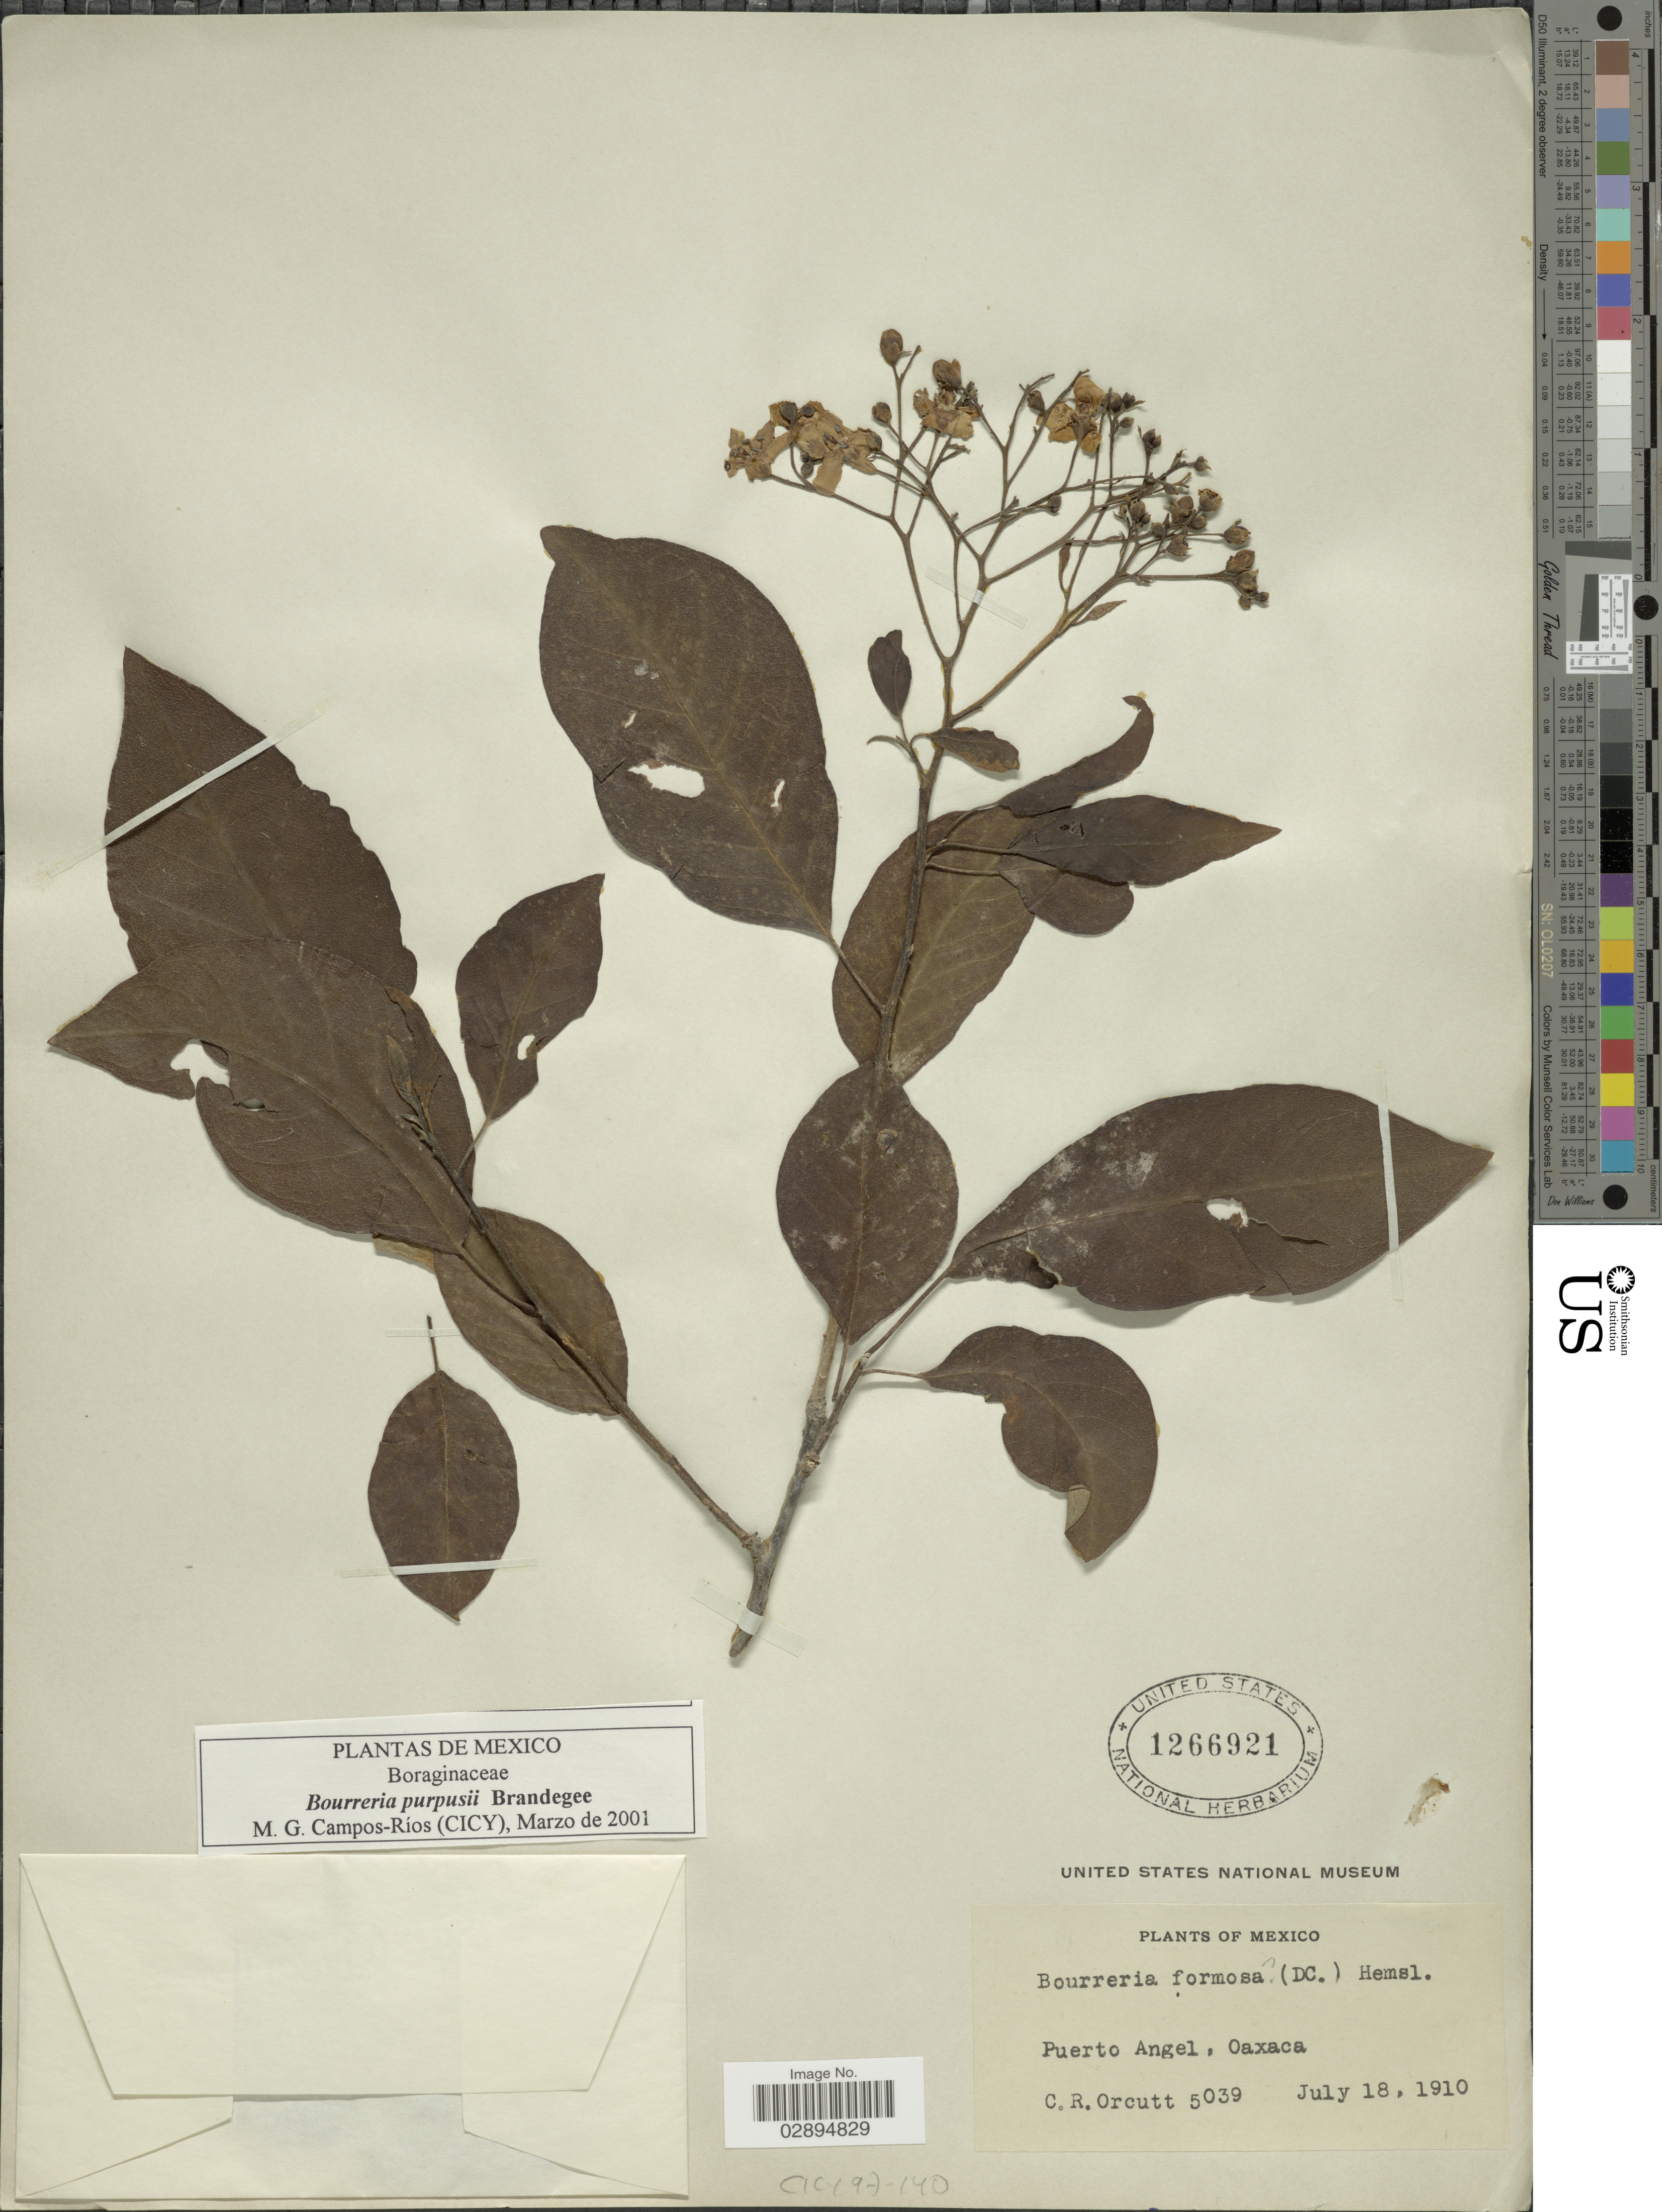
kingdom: Plantae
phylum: Tracheophyta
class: Magnoliopsida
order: Boraginales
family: Ehretiaceae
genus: Bourreria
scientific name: Bourreria purpusii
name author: Brandegee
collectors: C. R. Orcutt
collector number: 5039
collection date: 1910-07-18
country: Mexico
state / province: Oaxaca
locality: Puerto Angel.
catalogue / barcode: US 1266921